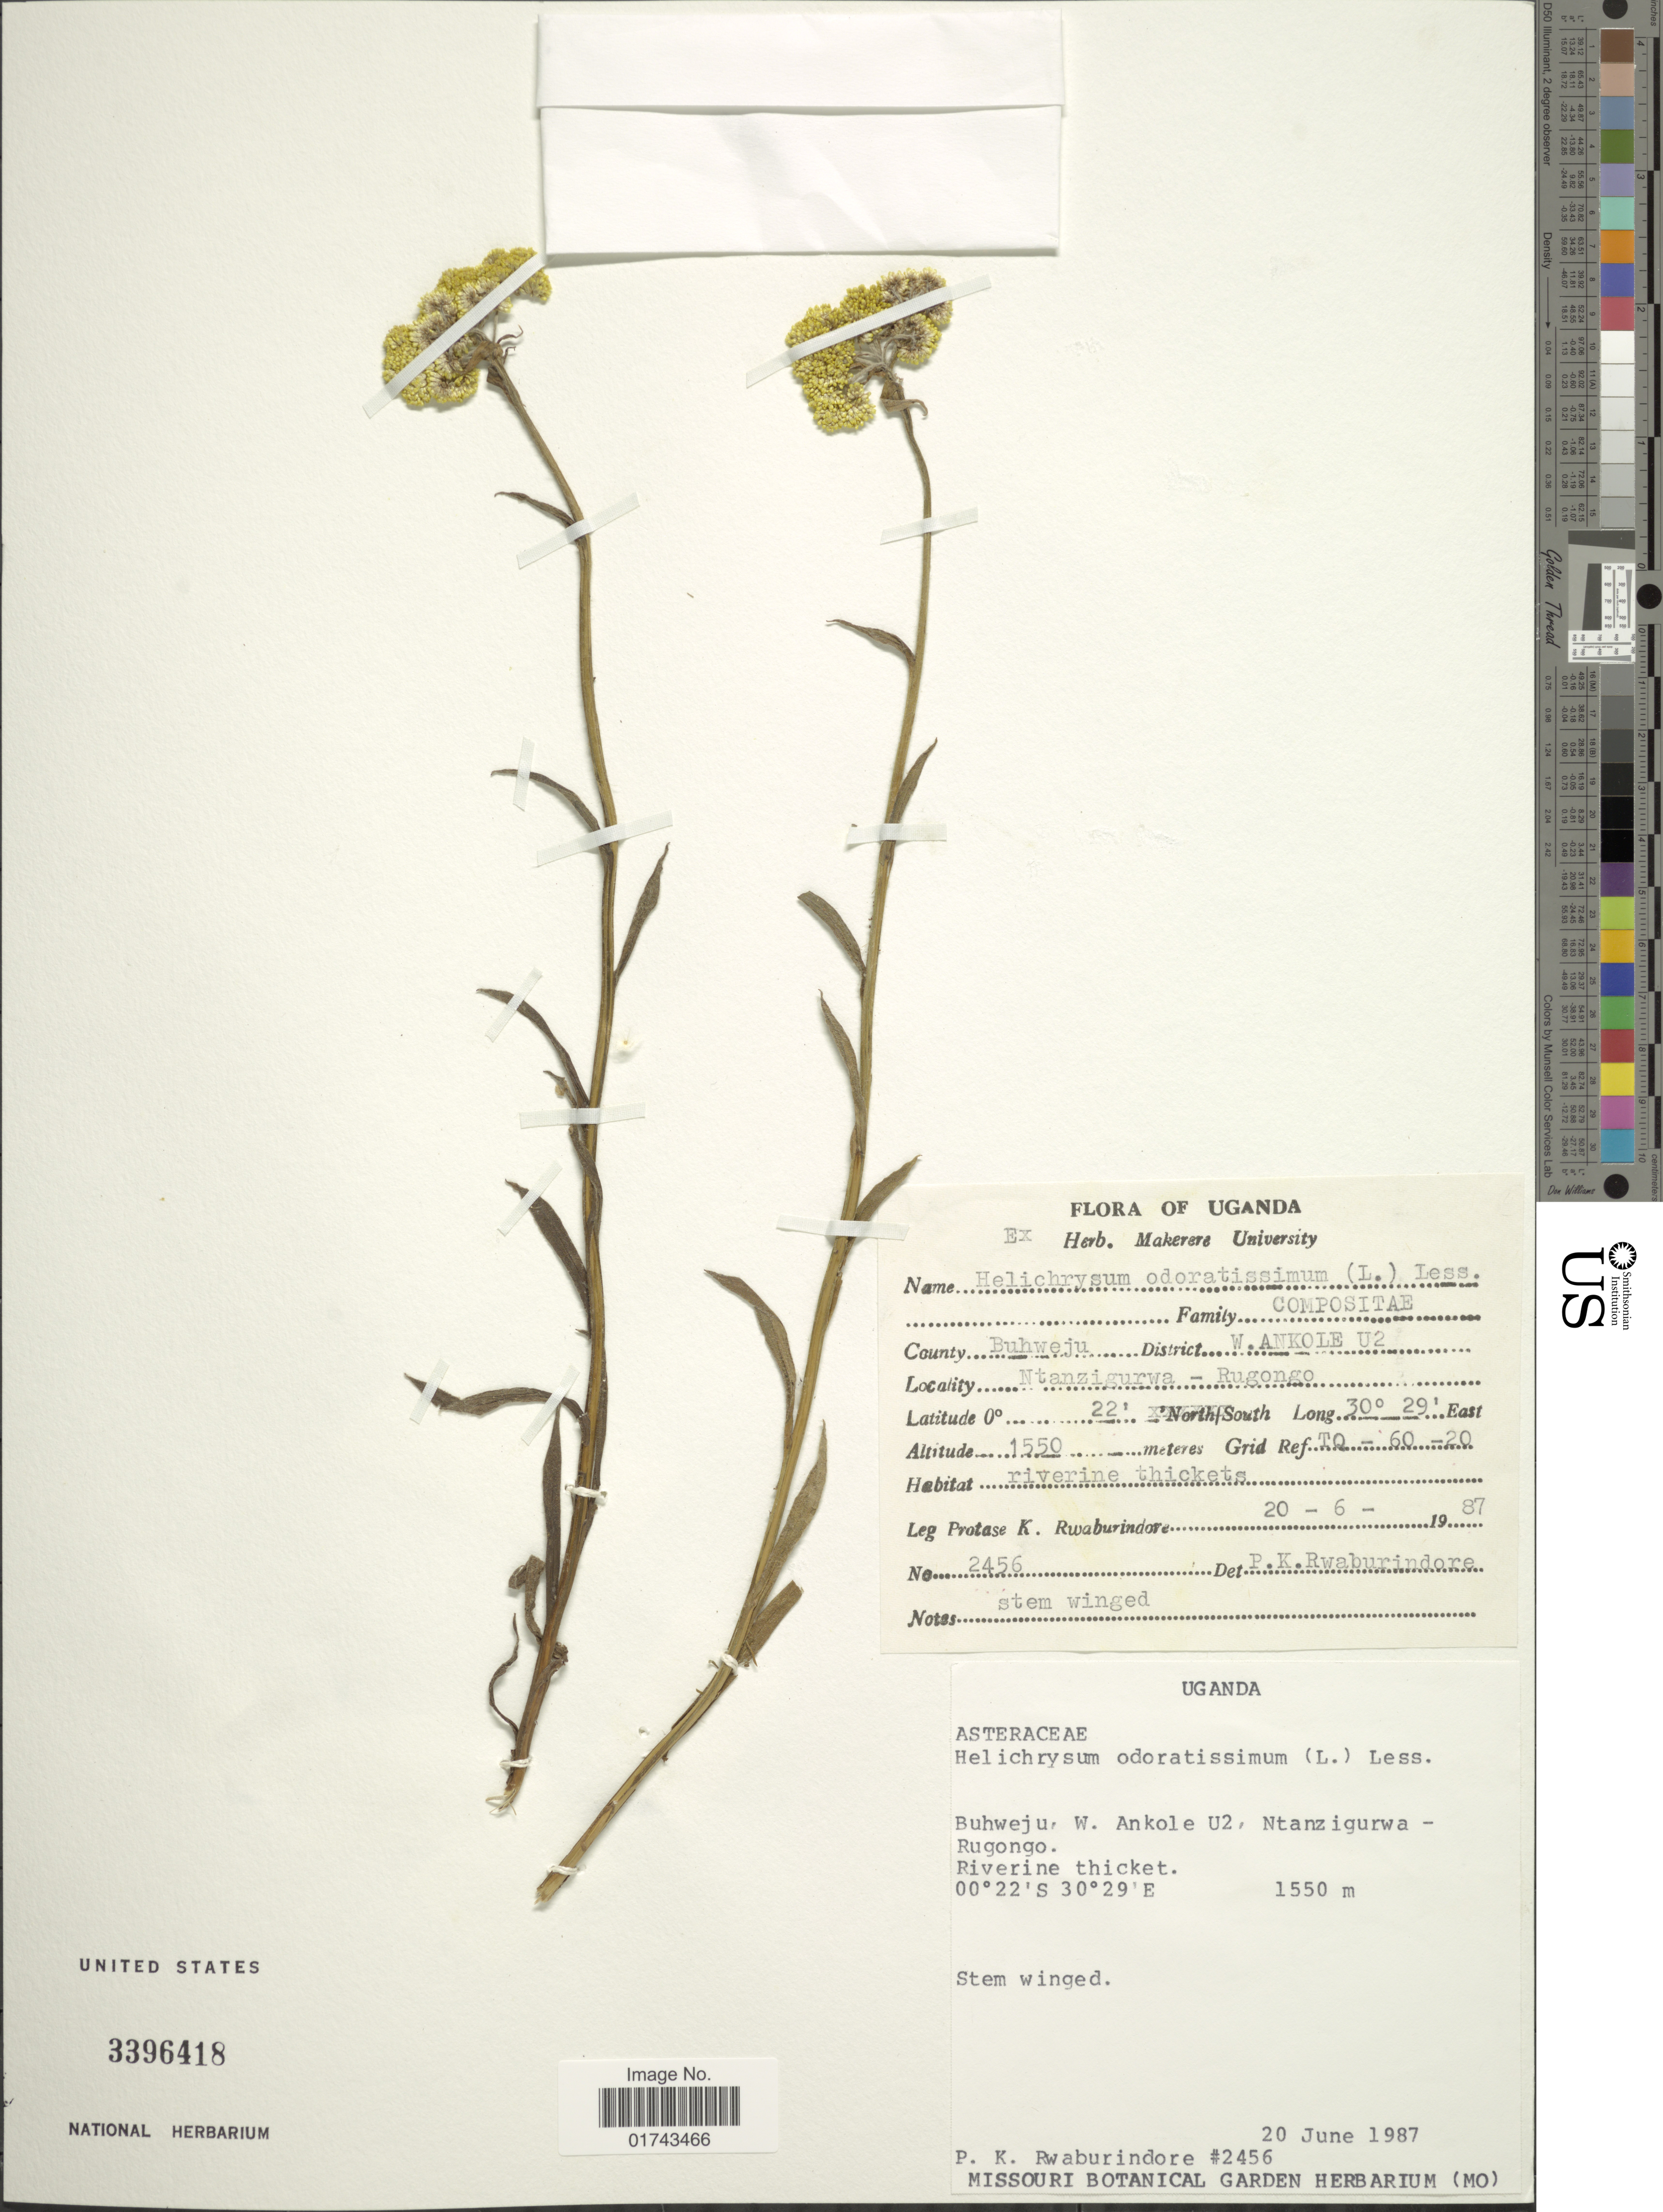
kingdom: Plantae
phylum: Tracheophyta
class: Magnoliopsida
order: Asterales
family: Asteraceae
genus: Helichrysum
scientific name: Helichrysum odoratissimum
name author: (L.) Sweet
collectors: P. Rwaburindore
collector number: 2456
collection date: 1987-06-20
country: Uganda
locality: Buhweju, W. Ankole U2, Ntanzigurwa - Rugongo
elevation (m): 1550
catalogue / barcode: US 3396418